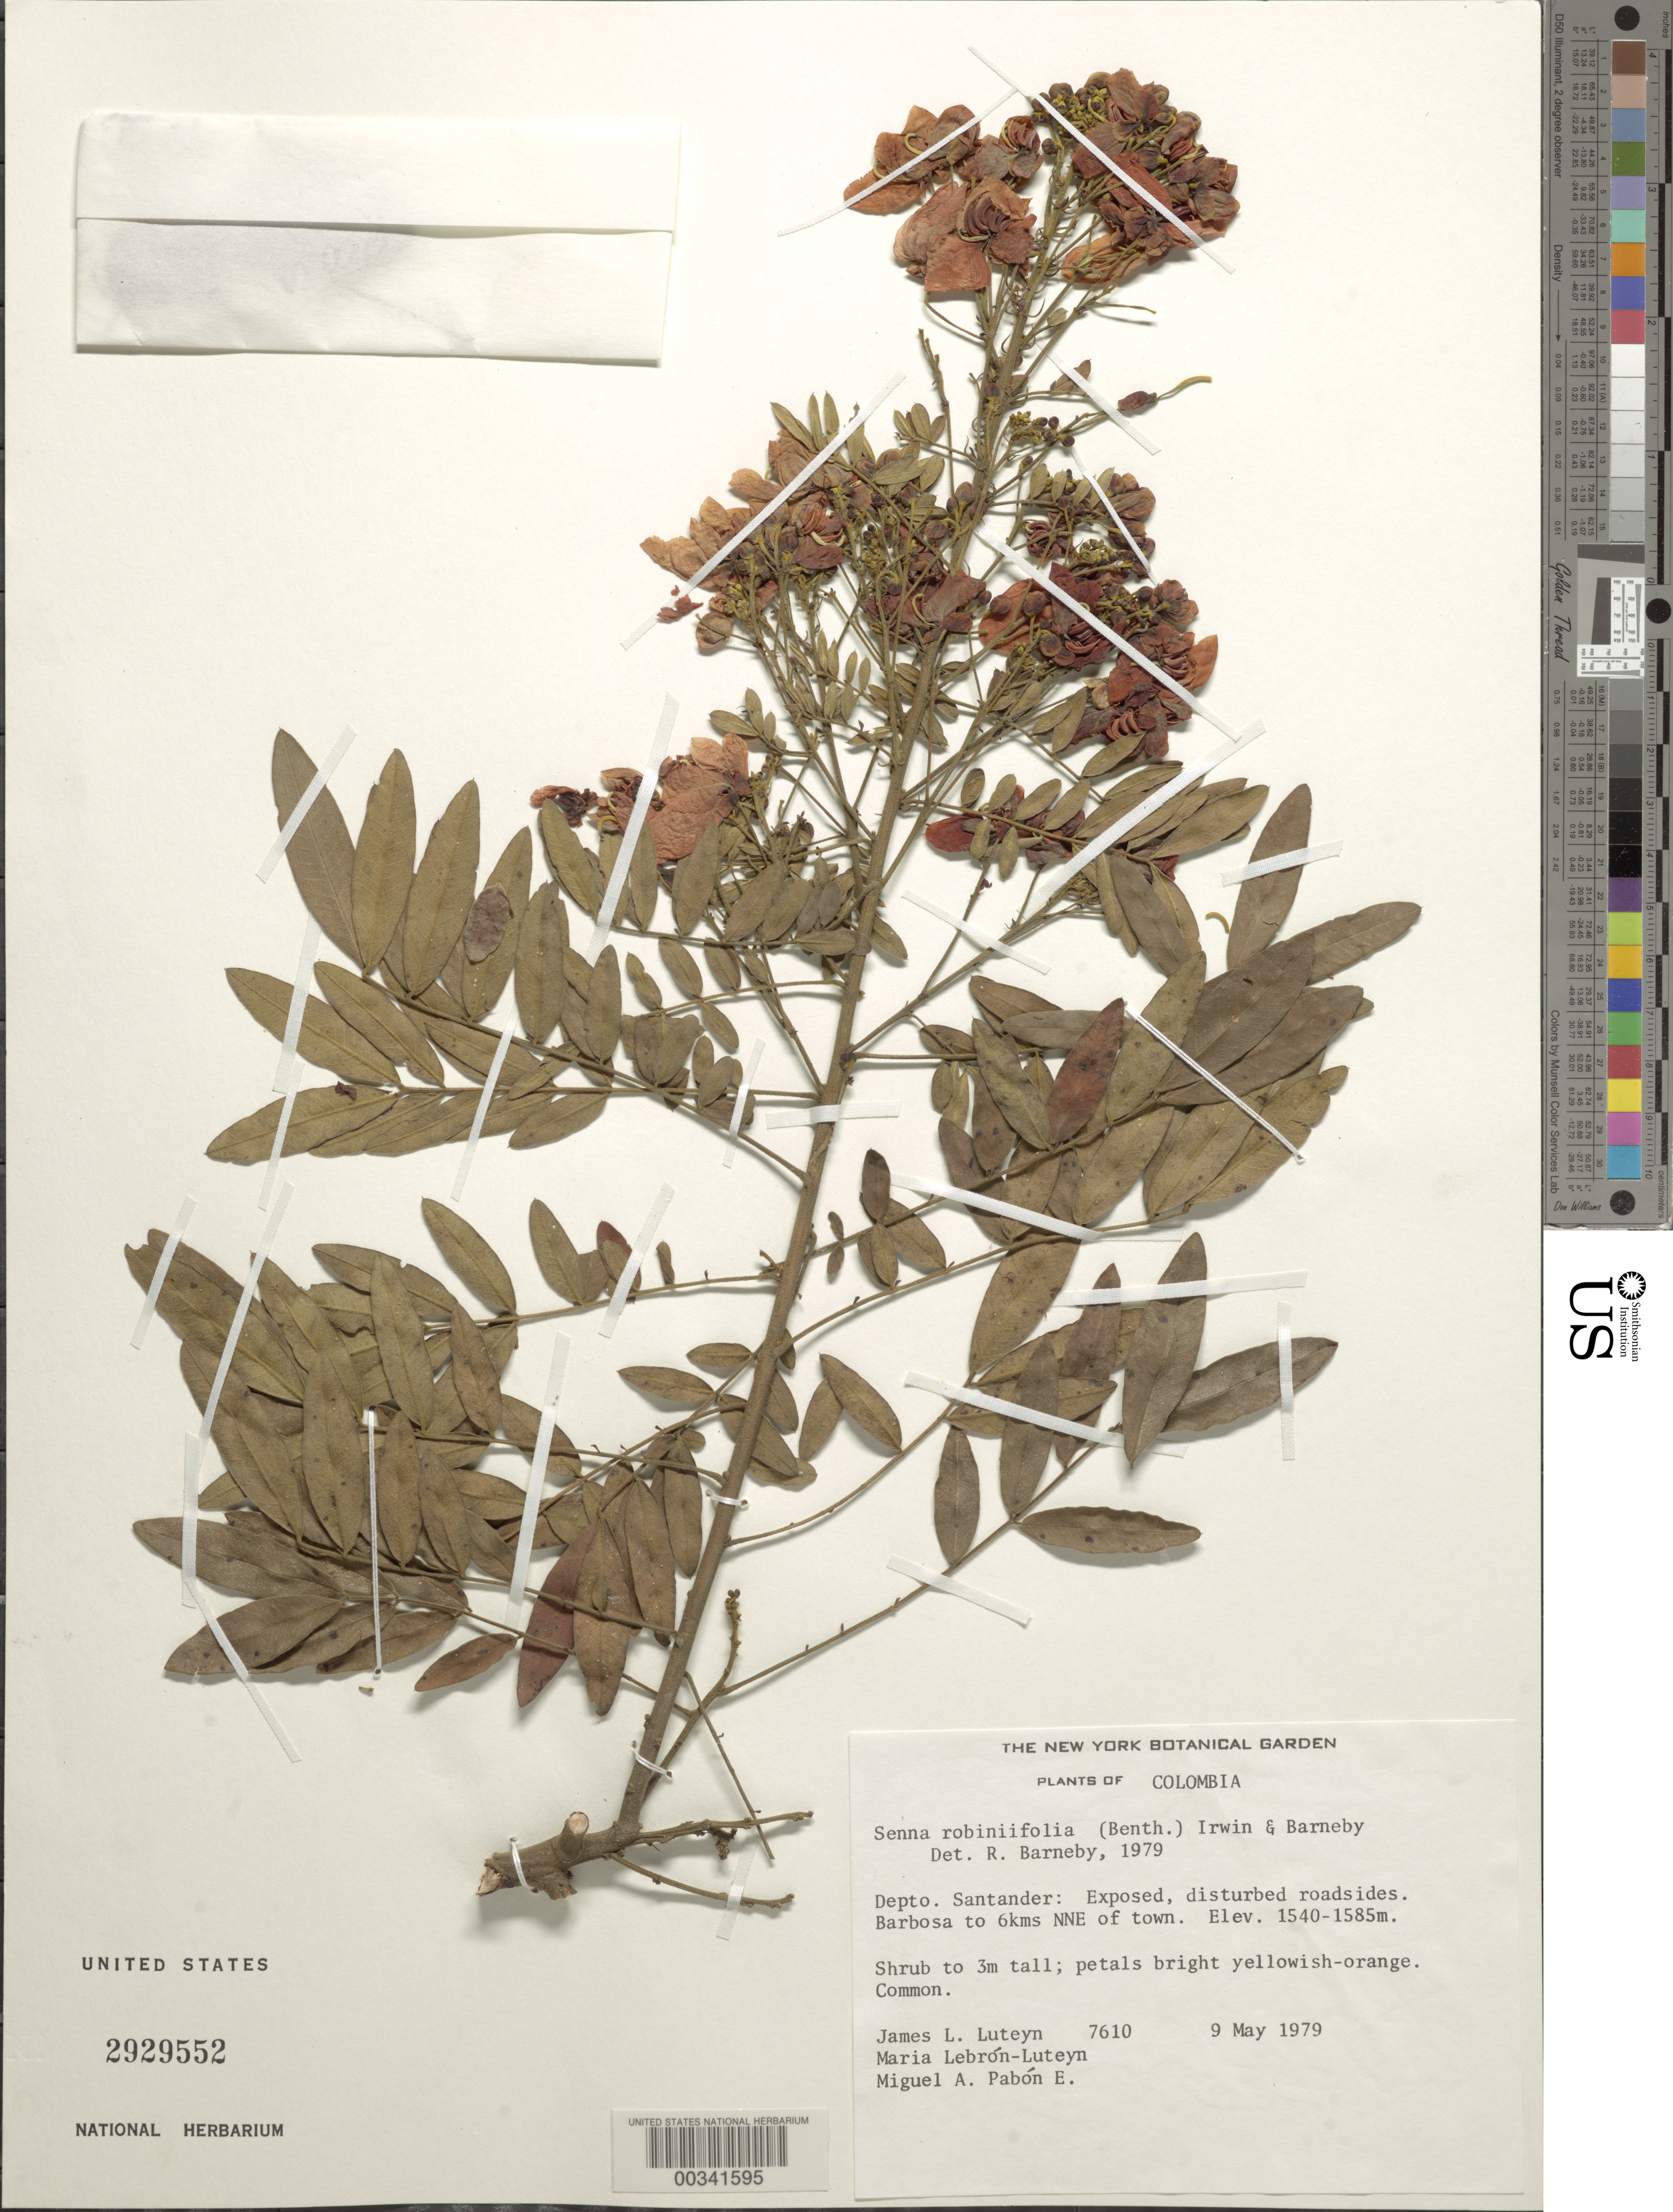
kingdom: Plantae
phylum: Tracheophyta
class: Magnoliopsida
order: Fabales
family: Fabaceae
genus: Senna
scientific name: Senna robiniifolia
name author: (Benth.) H.S. Irwin & Barneby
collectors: J. L. Luteyn, M. L. Lebrón-Luteyn & M. A. Pabon E.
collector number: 7610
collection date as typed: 09 May 1979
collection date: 1979-05-09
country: Colombia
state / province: Santander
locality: Barbosa to 6 km NNE of town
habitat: Exposed, disturbed roadsides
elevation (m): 1540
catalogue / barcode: US 2929552